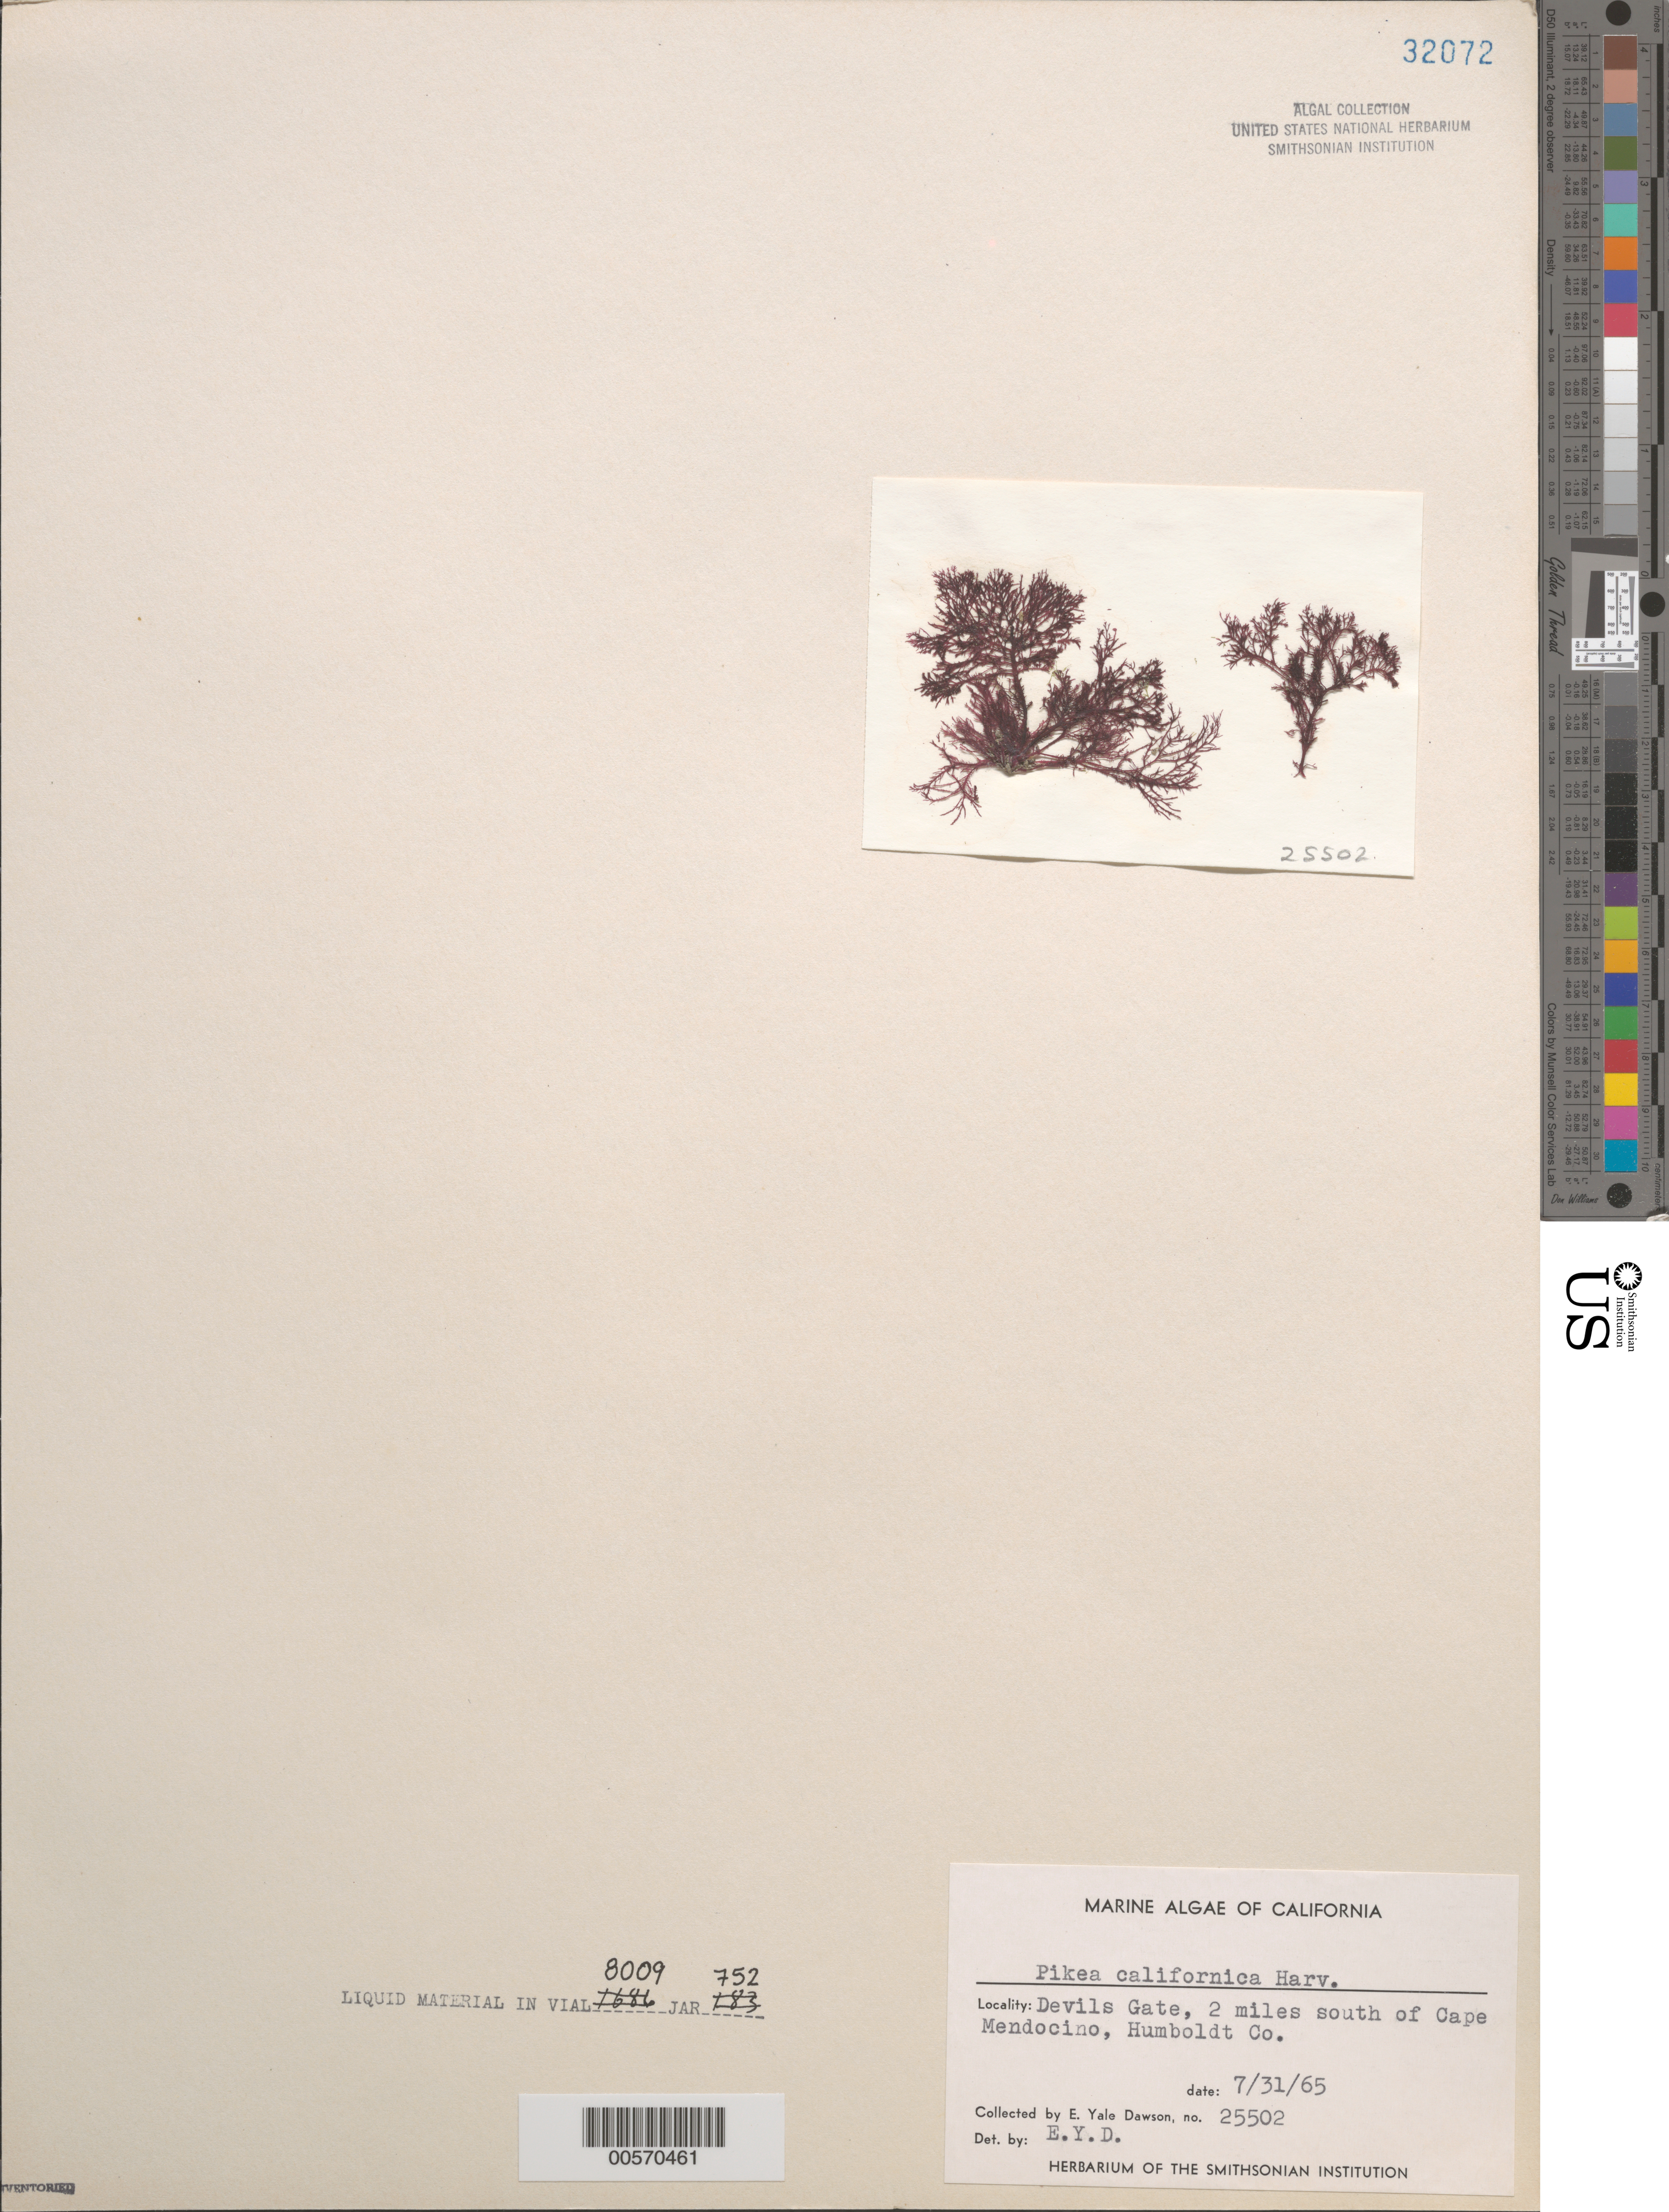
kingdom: Plantae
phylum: Rhodophyta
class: Florideophyceae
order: Gigartinales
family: Dumontiaceae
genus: Pikea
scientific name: Pikea californica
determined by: Dawson, E. Y.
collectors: E. Y. Dawson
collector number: EYD 25502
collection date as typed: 31 Jul 1965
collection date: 1965-07-31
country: United States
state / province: California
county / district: Humboldt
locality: Devils Gate, 2 miles south of Cape Mendocino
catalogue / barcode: US 32072